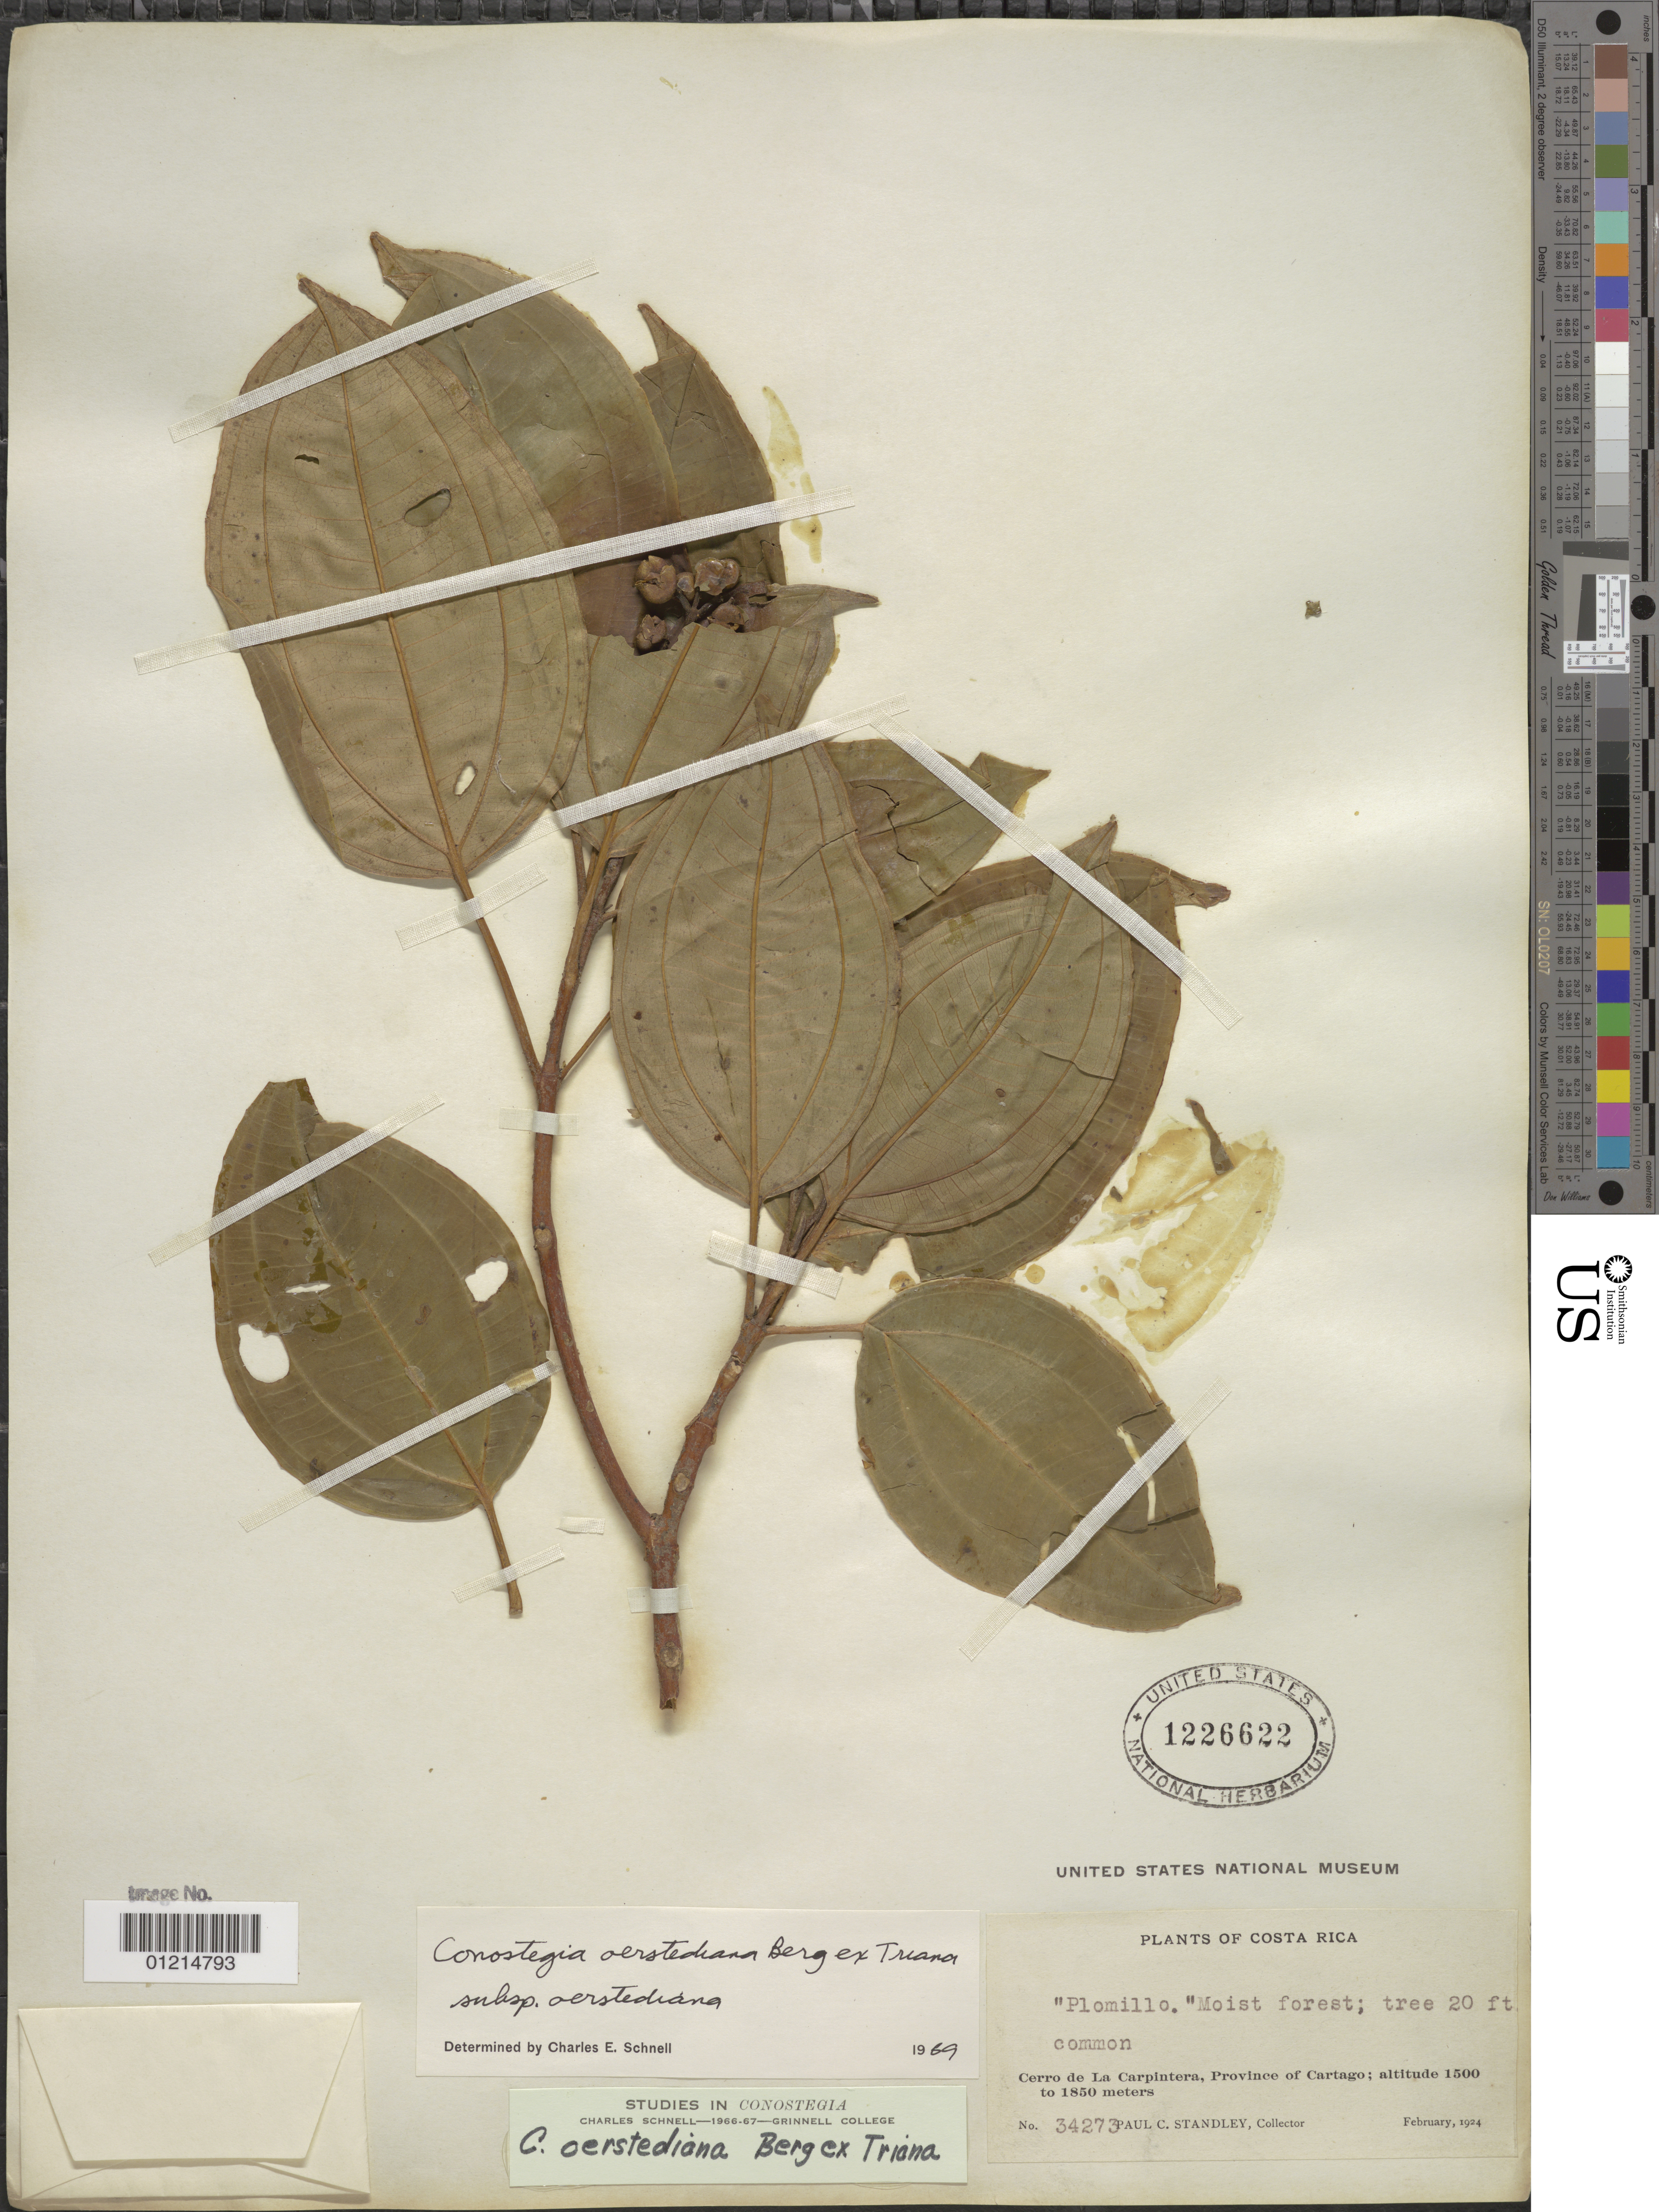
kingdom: Plantae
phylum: Tracheophyta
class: Magnoliopsida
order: Myrtales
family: Melastomataceae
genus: Conostegia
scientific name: Conostegia oerstediana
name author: O. Berg ex Triana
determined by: Schnell, C. E.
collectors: P. C. Standley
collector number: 34273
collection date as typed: Feb 1924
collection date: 1924-02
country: Costa Rica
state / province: Cartago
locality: Cerro de La Carpintera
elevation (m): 1500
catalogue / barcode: US 1226622